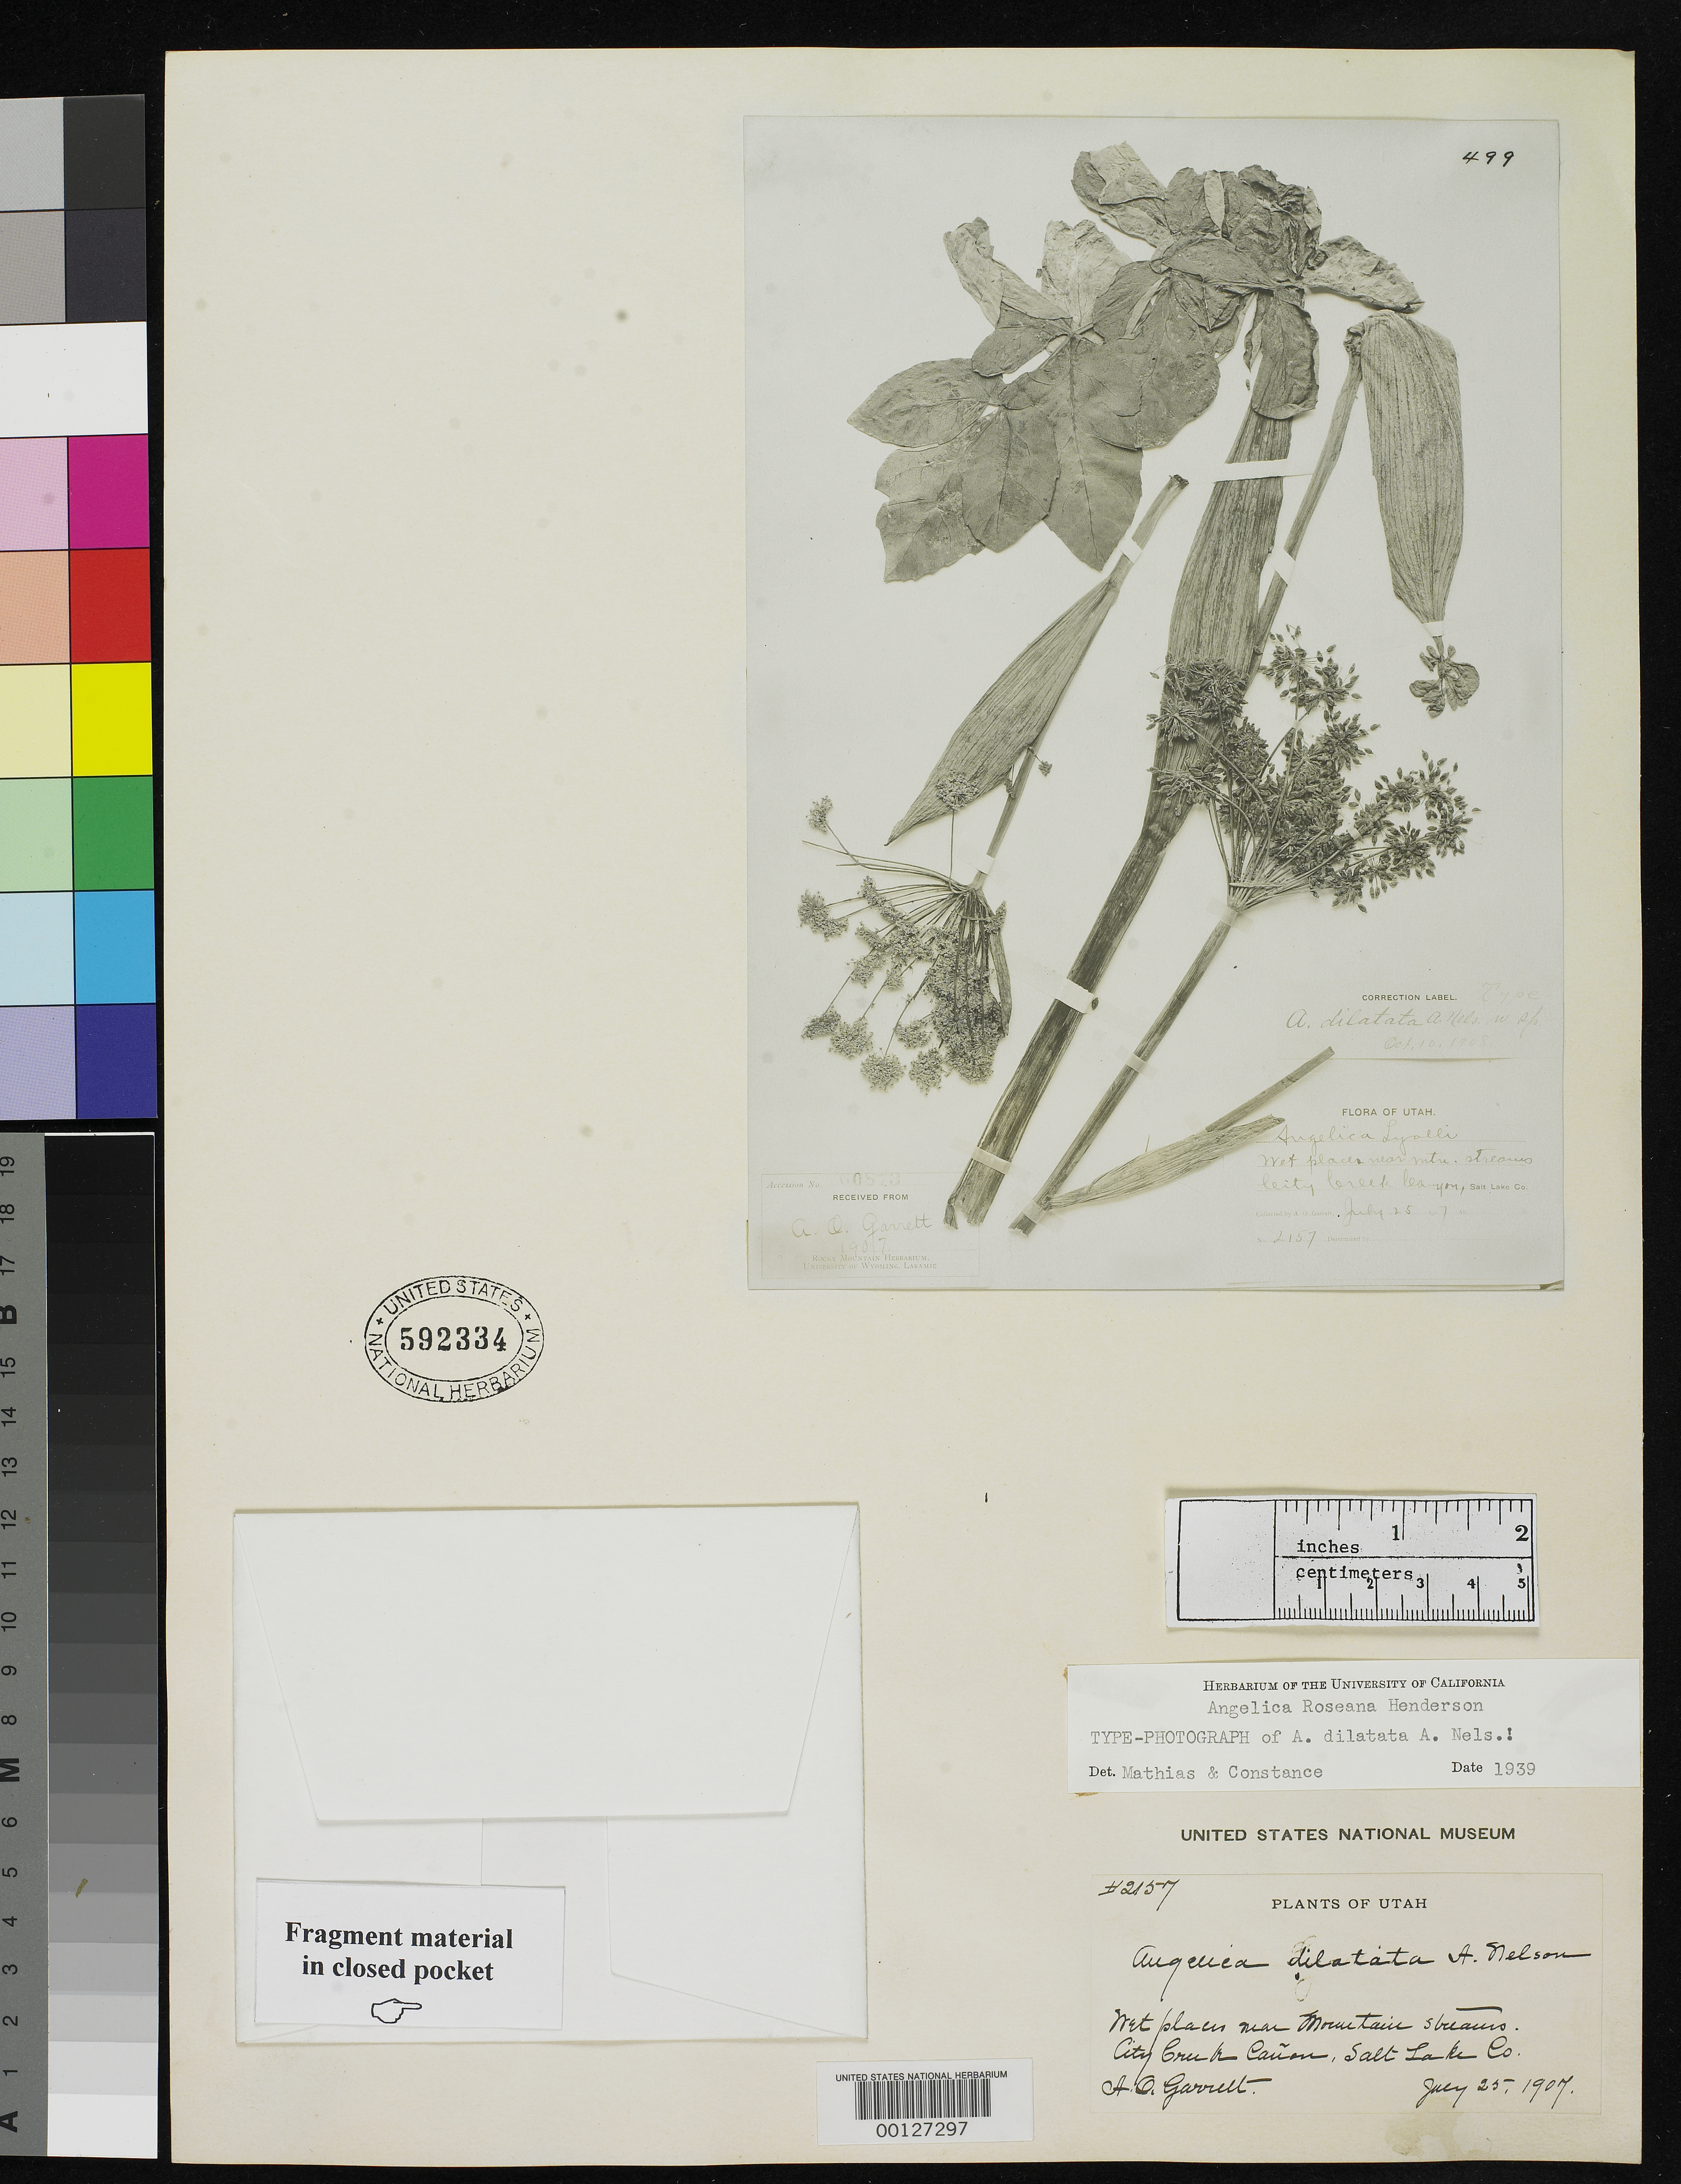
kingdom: Plantae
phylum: Tracheophyta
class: Magnoliopsida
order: Apiales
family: Apiaceae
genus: Angelica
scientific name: Angelica dilatata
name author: A. Nelson in J.M. Coult. & Rose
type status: Type Fragment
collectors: A. O. Garrett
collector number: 2127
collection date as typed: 25 Jul 1907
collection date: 1907-07-25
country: United States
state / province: Utah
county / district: Salt Lake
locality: Salt Lake City, City Creek Canyon.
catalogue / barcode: US 592334